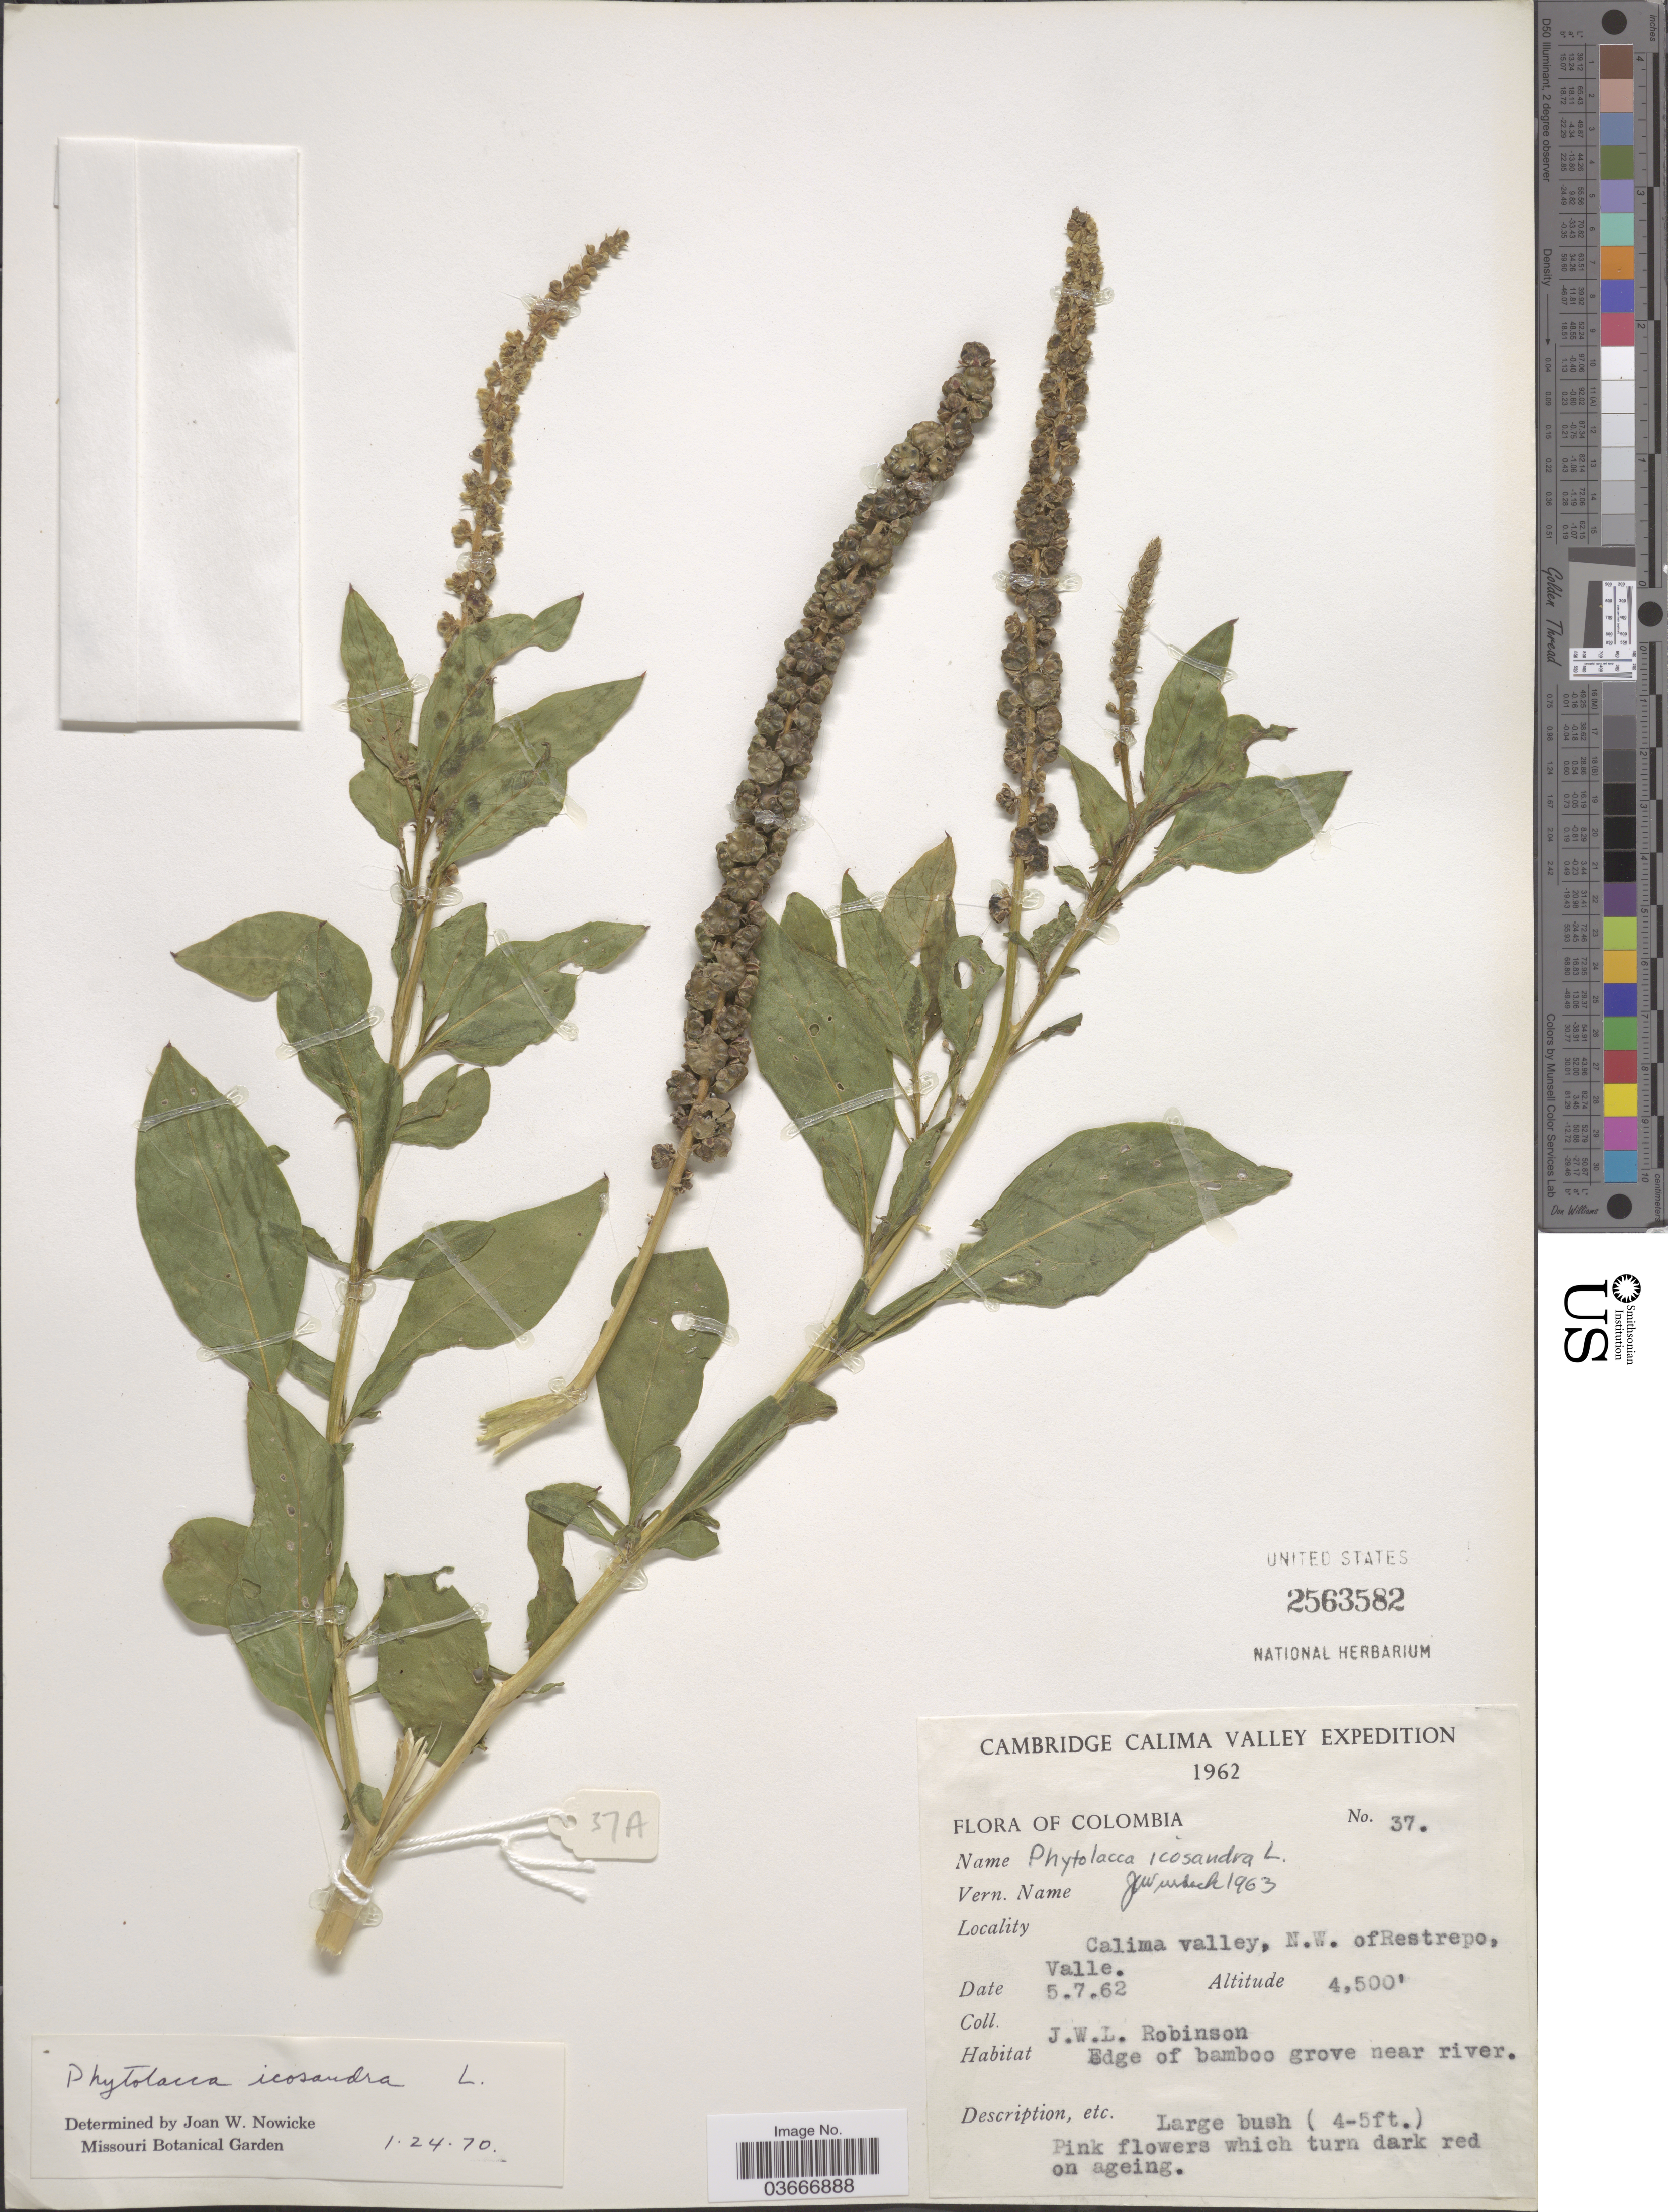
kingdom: Plantae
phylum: Tracheophyta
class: Magnoliopsida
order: Caryophyllales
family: Phytolaccaceae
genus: Phytolacca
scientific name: Phytolacca icosandra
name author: L.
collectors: J. W. Robinson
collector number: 37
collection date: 1962-07-05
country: Colombia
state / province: Valle del Cauca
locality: Calima Valley. Calima Valley, N.W. of Restrepo, Valle.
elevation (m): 1372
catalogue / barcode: US 2563582